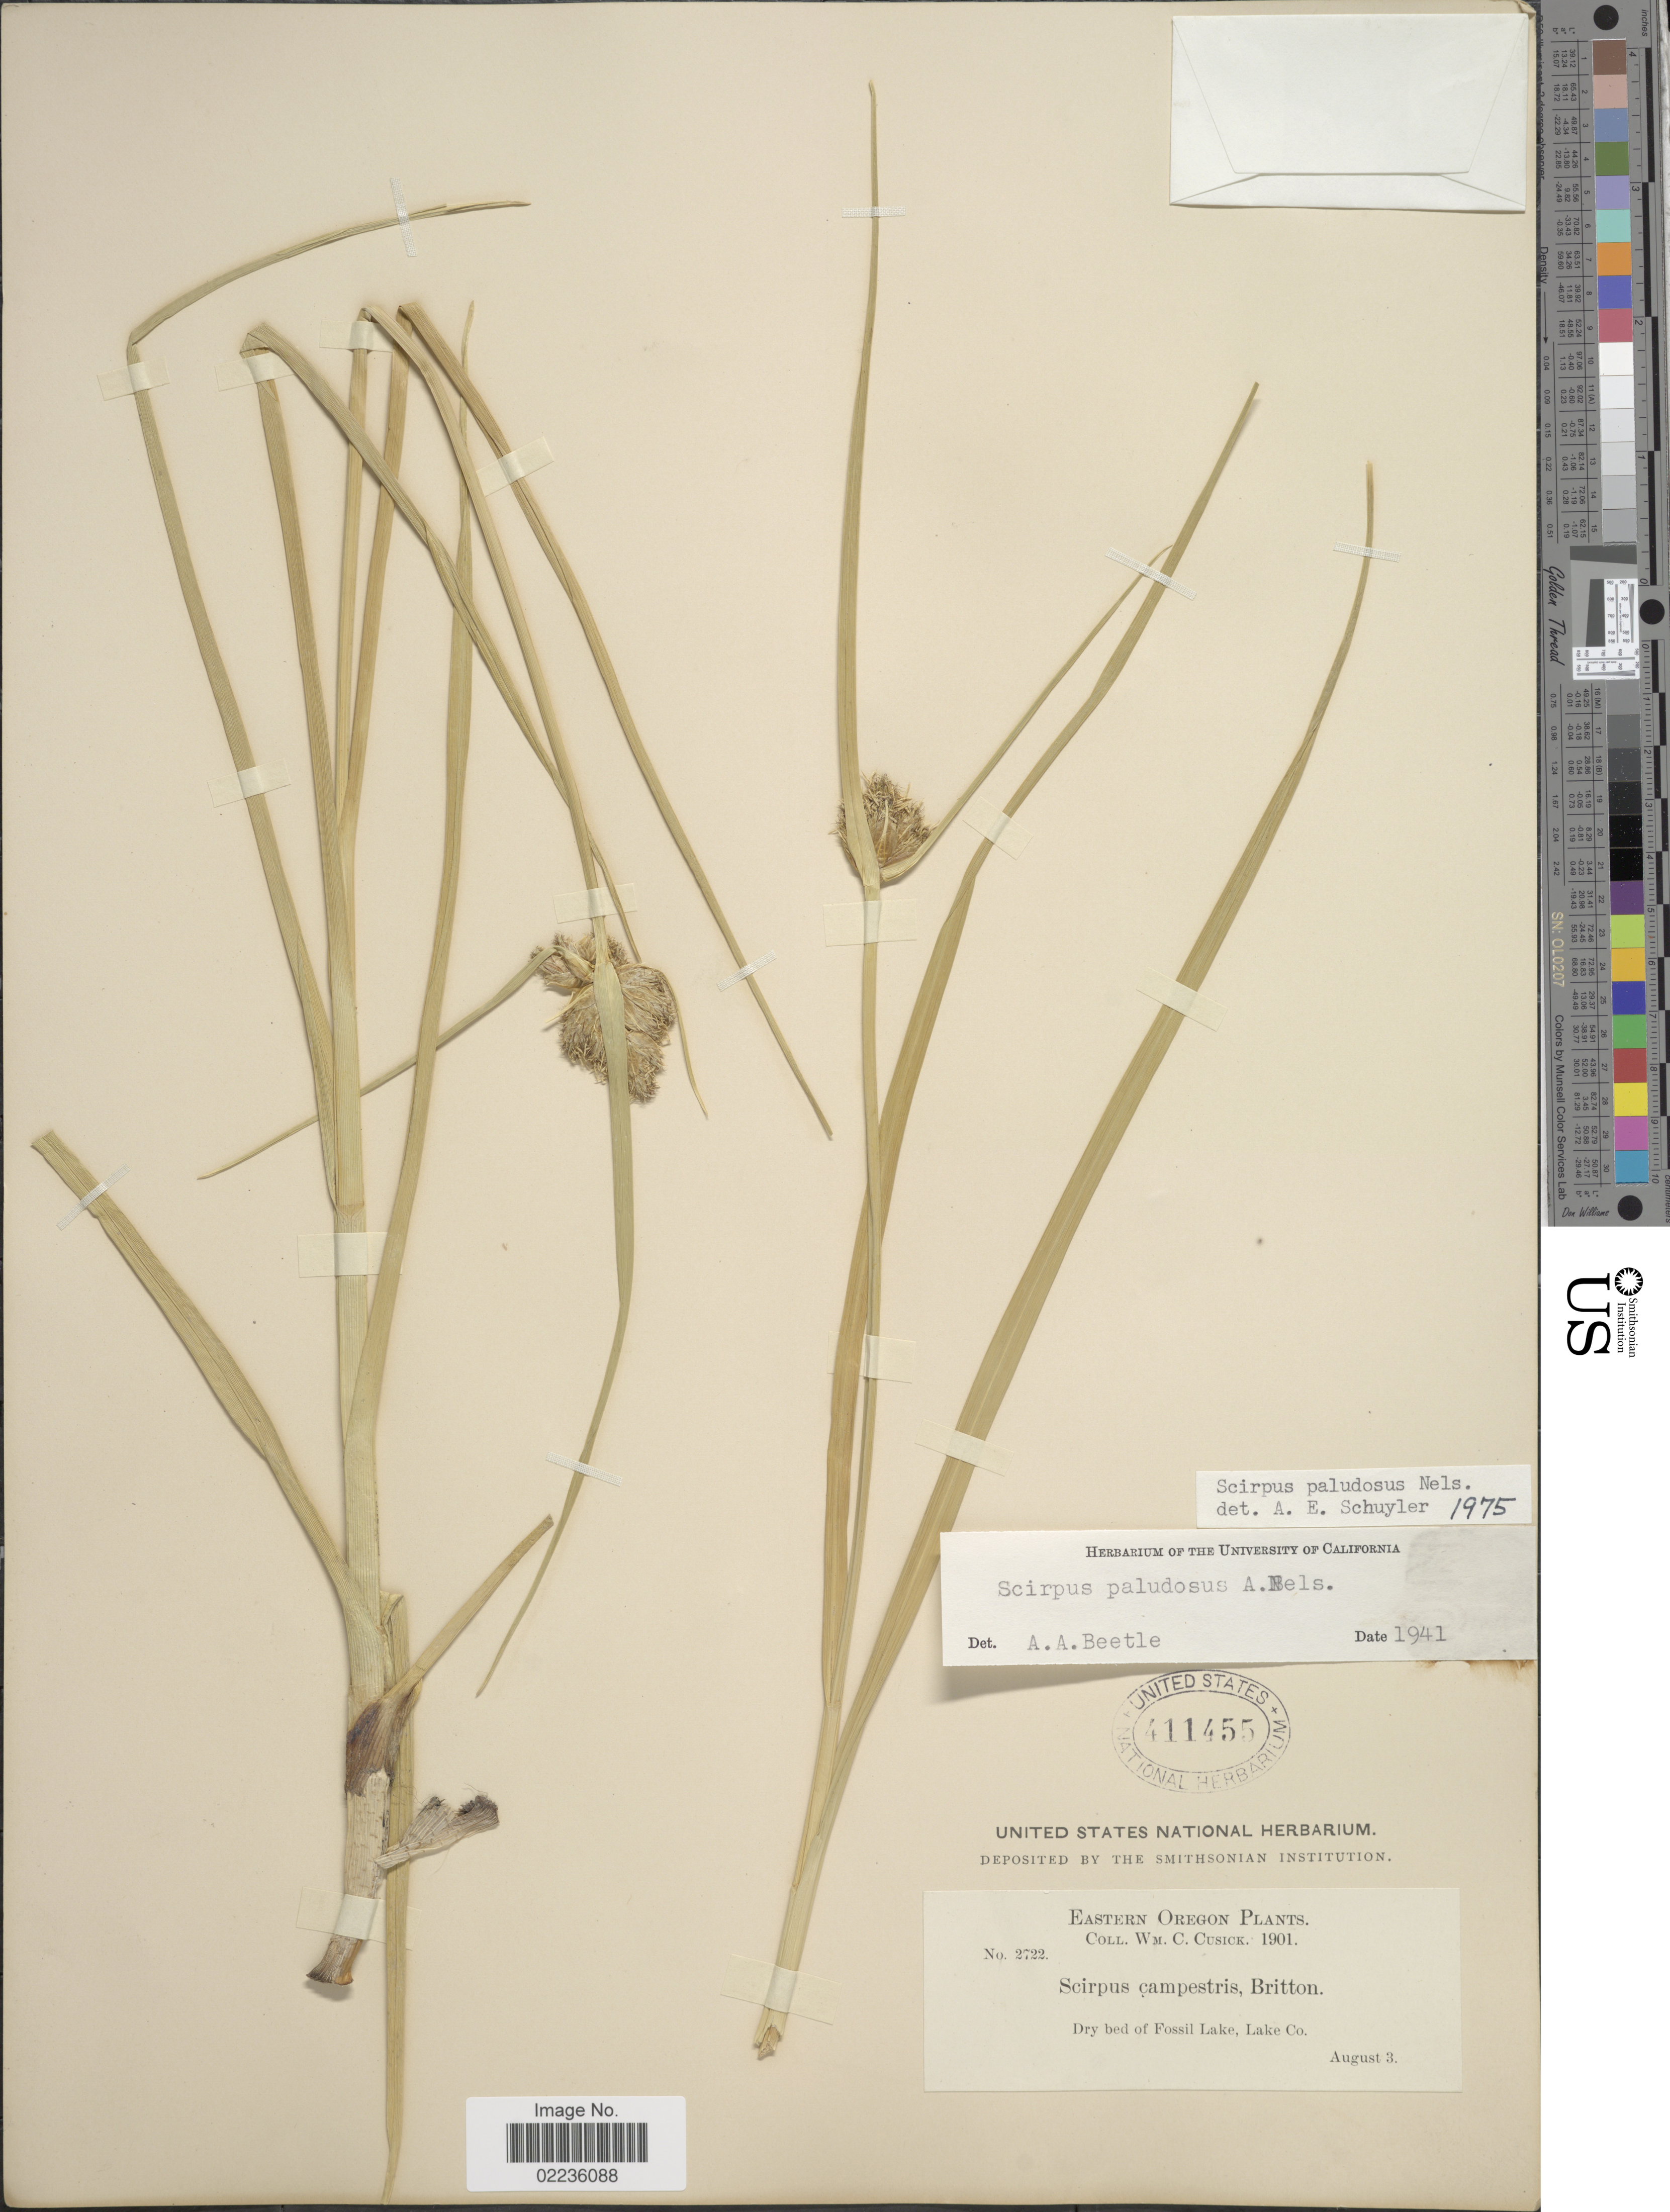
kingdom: Plantae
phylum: Tracheophyta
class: Liliopsida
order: Poales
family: Cyperaceae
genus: Bolboschoenus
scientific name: Bolboschoenus maritimus subsp. paludosus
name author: (A. Nelson) T. Koyama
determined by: Strong, M. T., (US), Smithsonian Institution - National Museum of Natural History (UNITED STATES)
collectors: W. C. Cusick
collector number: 2722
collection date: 1901-08-03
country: United States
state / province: Oregon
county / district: Lake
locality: Eastern Oregon. Dry bed of Fossil Lake, Lake Co.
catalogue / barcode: US 411455